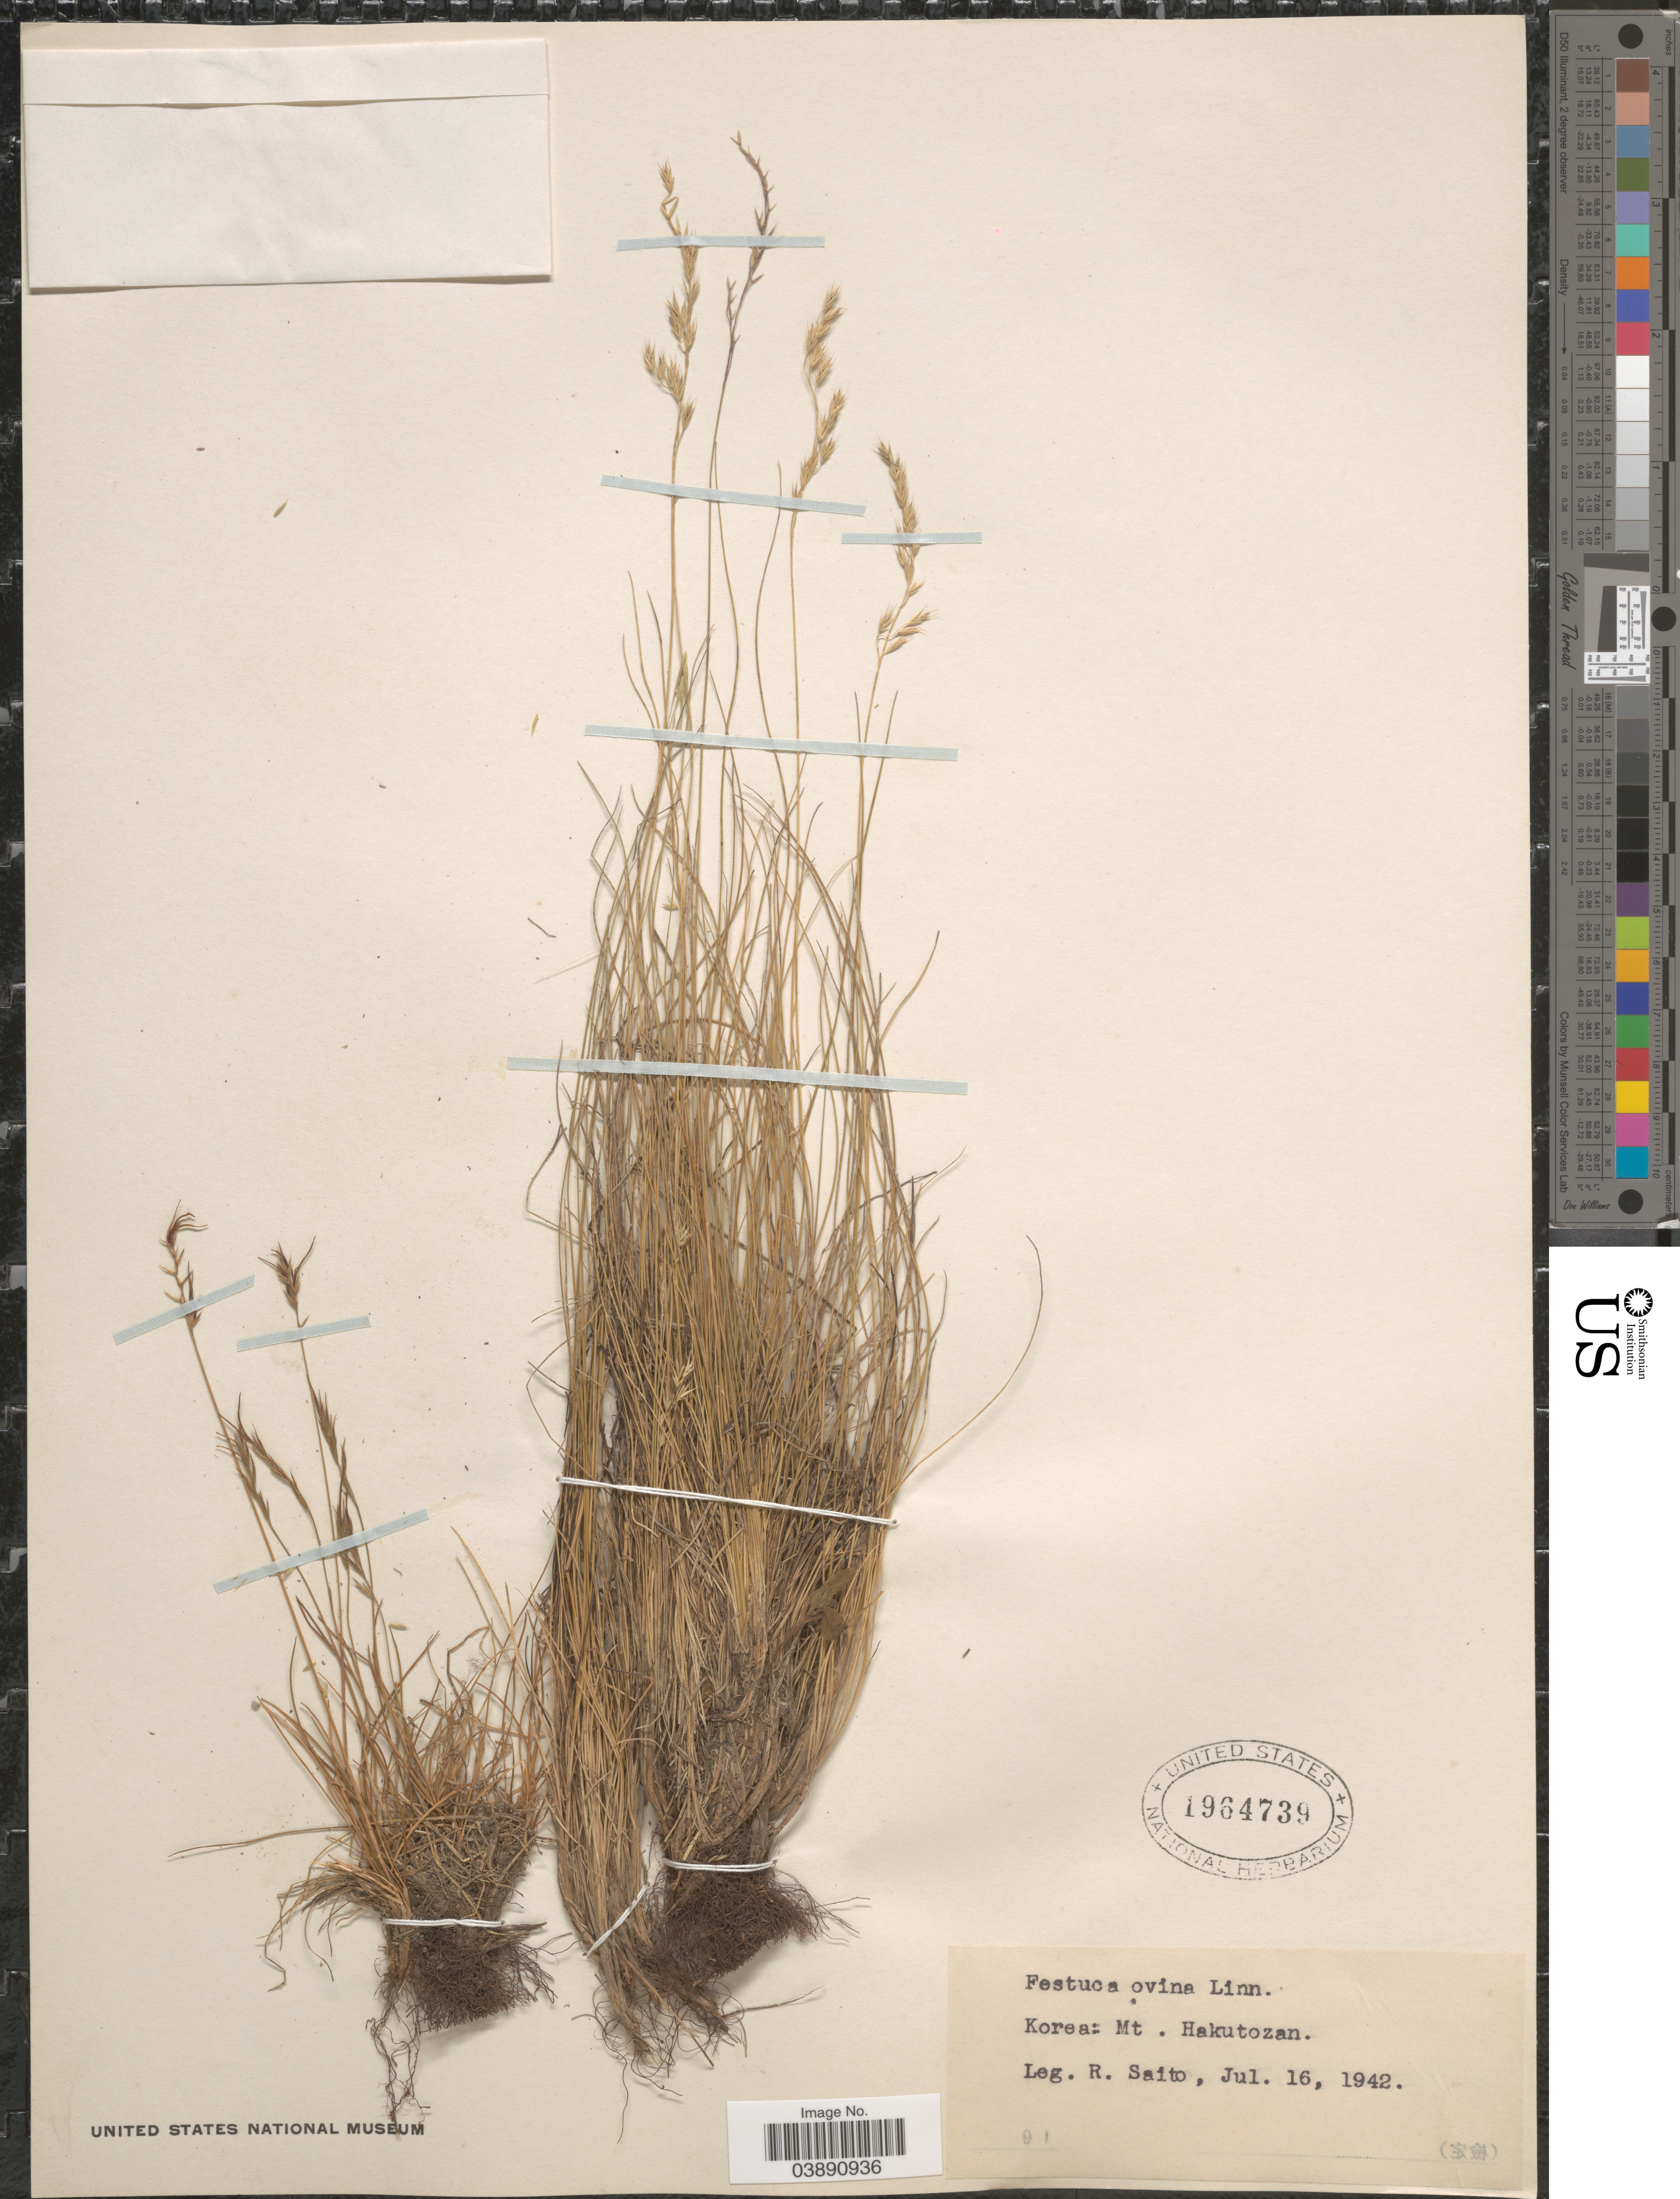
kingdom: Plantae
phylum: Tracheophyta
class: Liliopsida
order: Poales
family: Poaceae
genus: Festuca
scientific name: Festuca ovina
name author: L.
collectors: R. Saito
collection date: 1942-07-16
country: North Korea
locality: Korea: Mt. Hakutozan.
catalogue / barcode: US 1964739